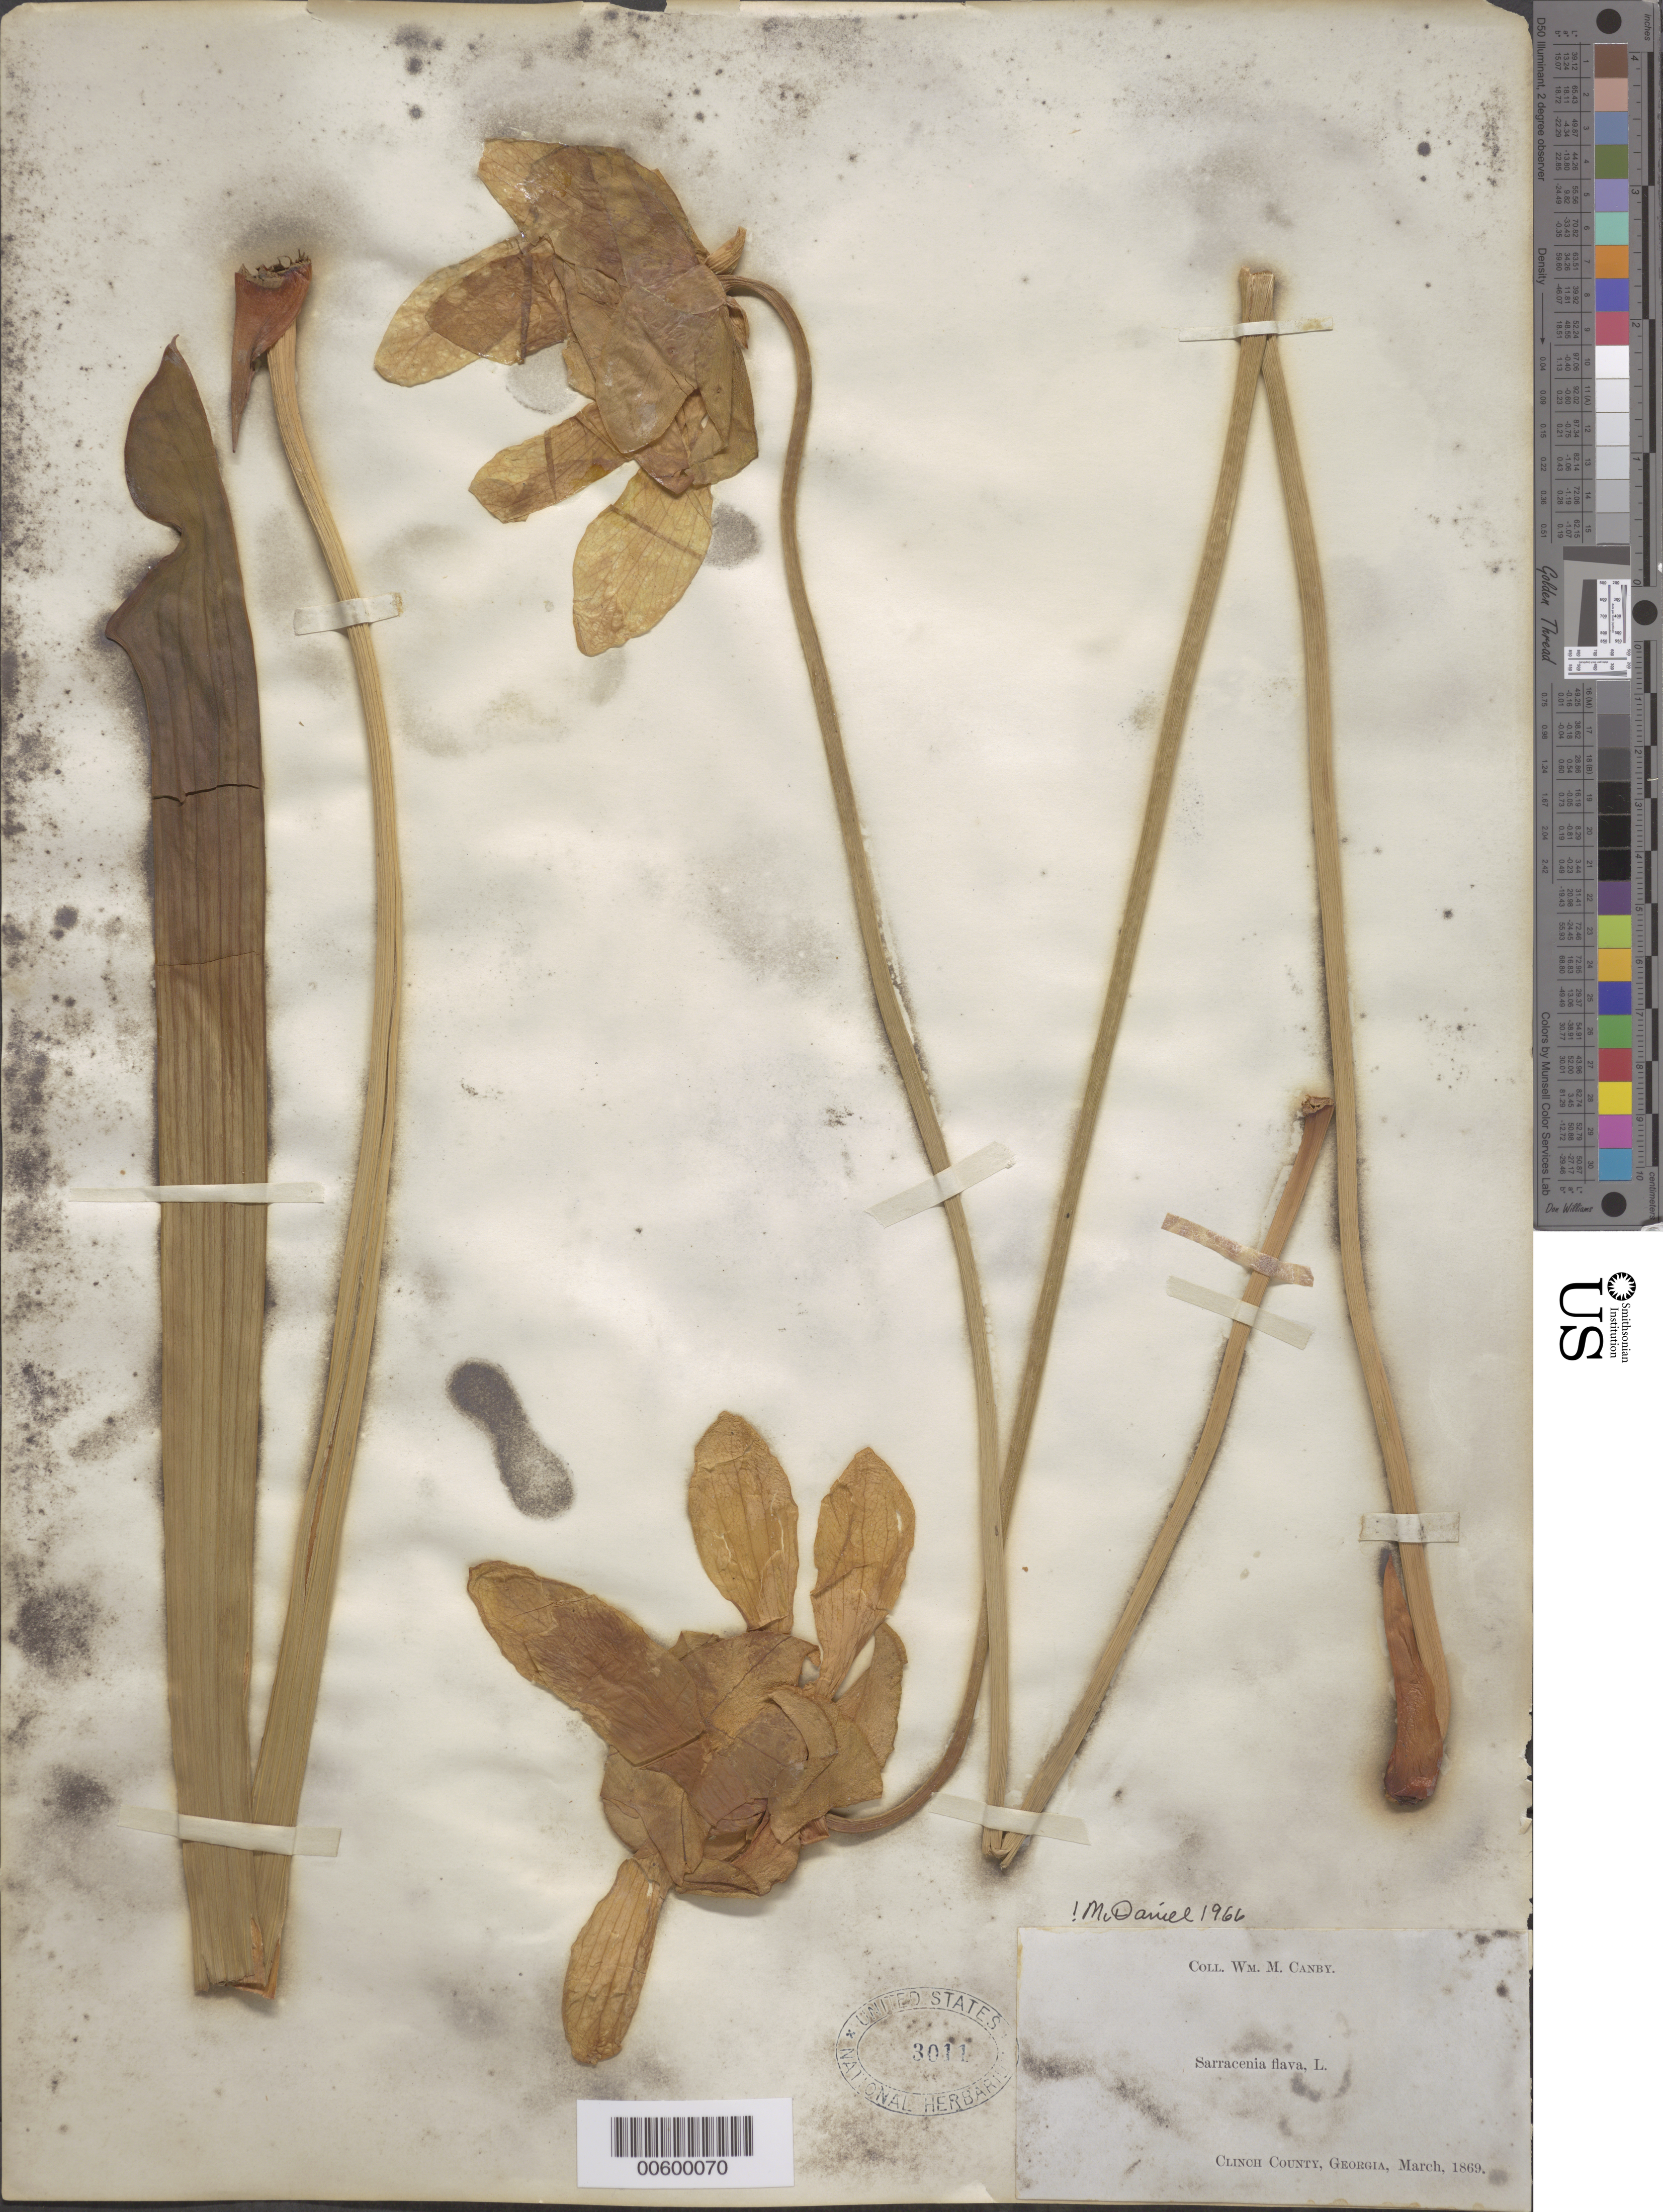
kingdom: Plantae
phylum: Tracheophyta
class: Magnoliopsida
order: Ericales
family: Sarraceniaceae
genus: Sarracenia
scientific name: Sarracenia flava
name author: L.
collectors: W. M. Canby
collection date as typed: Mar 1869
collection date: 1869-03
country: United States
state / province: Georgia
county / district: Clinch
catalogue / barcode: US 3011